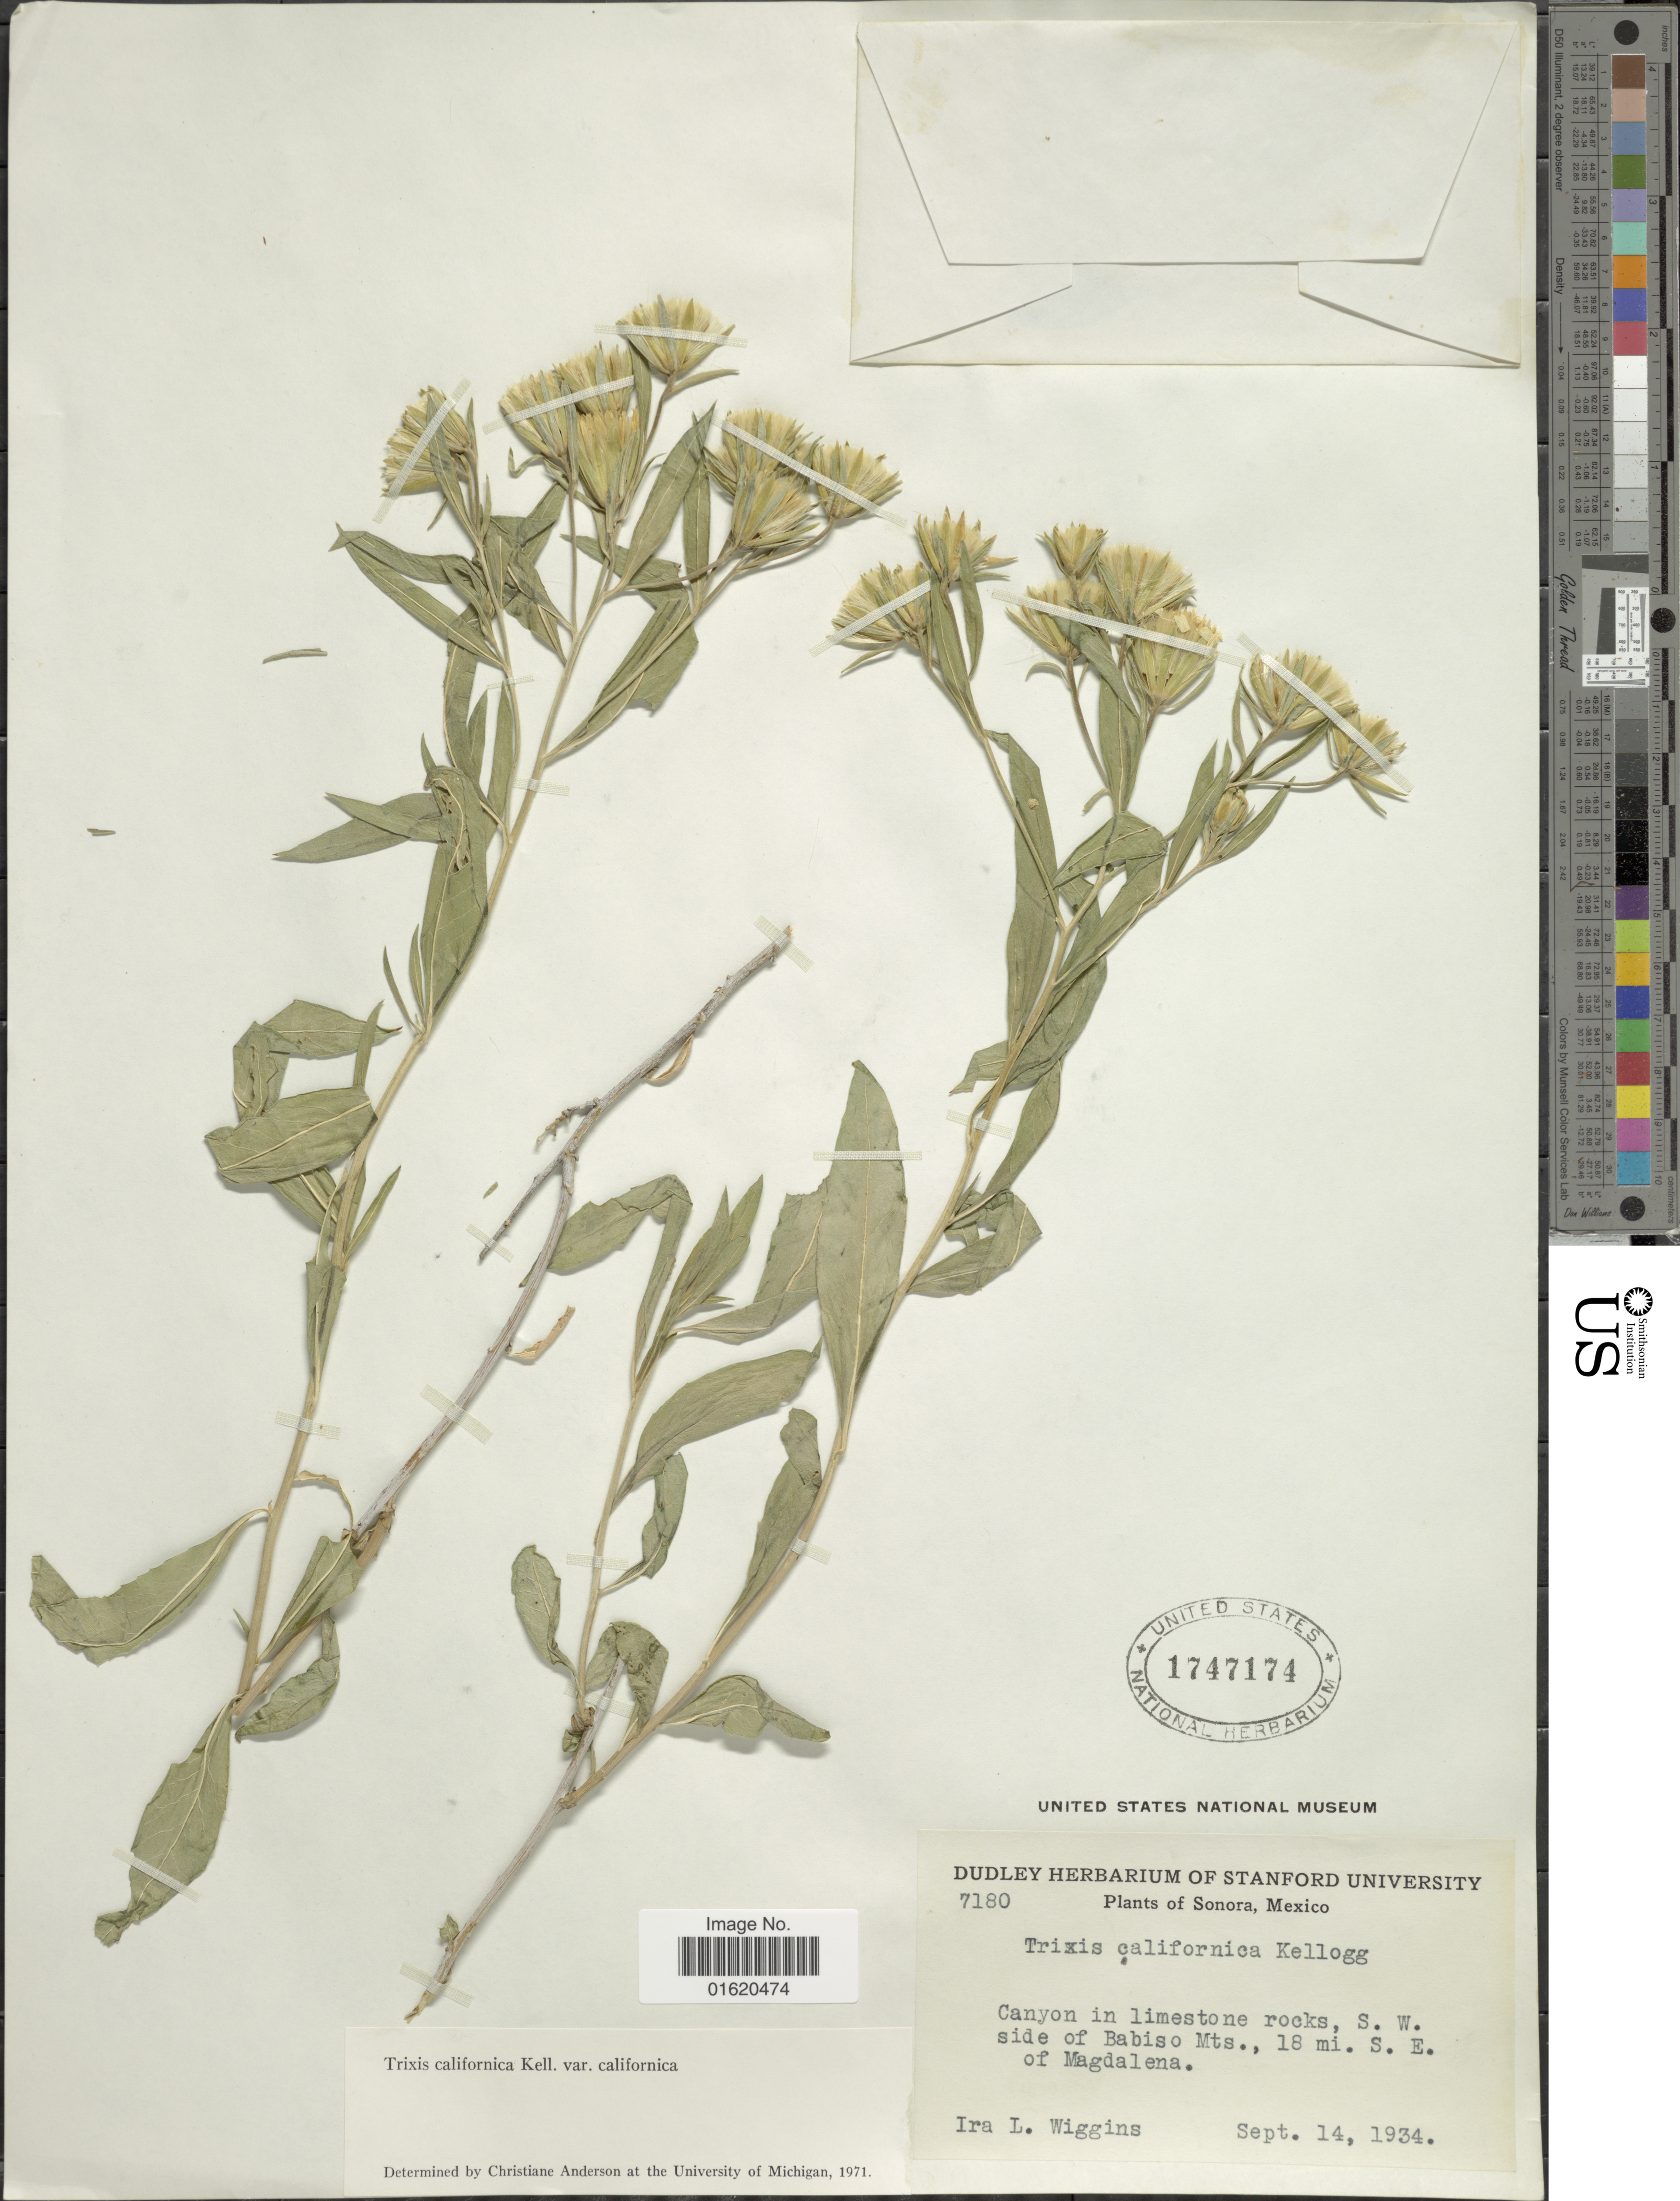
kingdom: Plantae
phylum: Tracheophyta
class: Magnoliopsida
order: Asterales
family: Asteraceae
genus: Trixis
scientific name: Trixis californica var. californica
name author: Kellogg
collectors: I. L. Wiggins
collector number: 7180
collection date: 1934-09-14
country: Mexico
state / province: Sonora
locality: Canyon inlimestone rocks, S.W. side of Babiso Mts., 18 mi. S.E. of Magdalena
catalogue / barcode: US 1747174